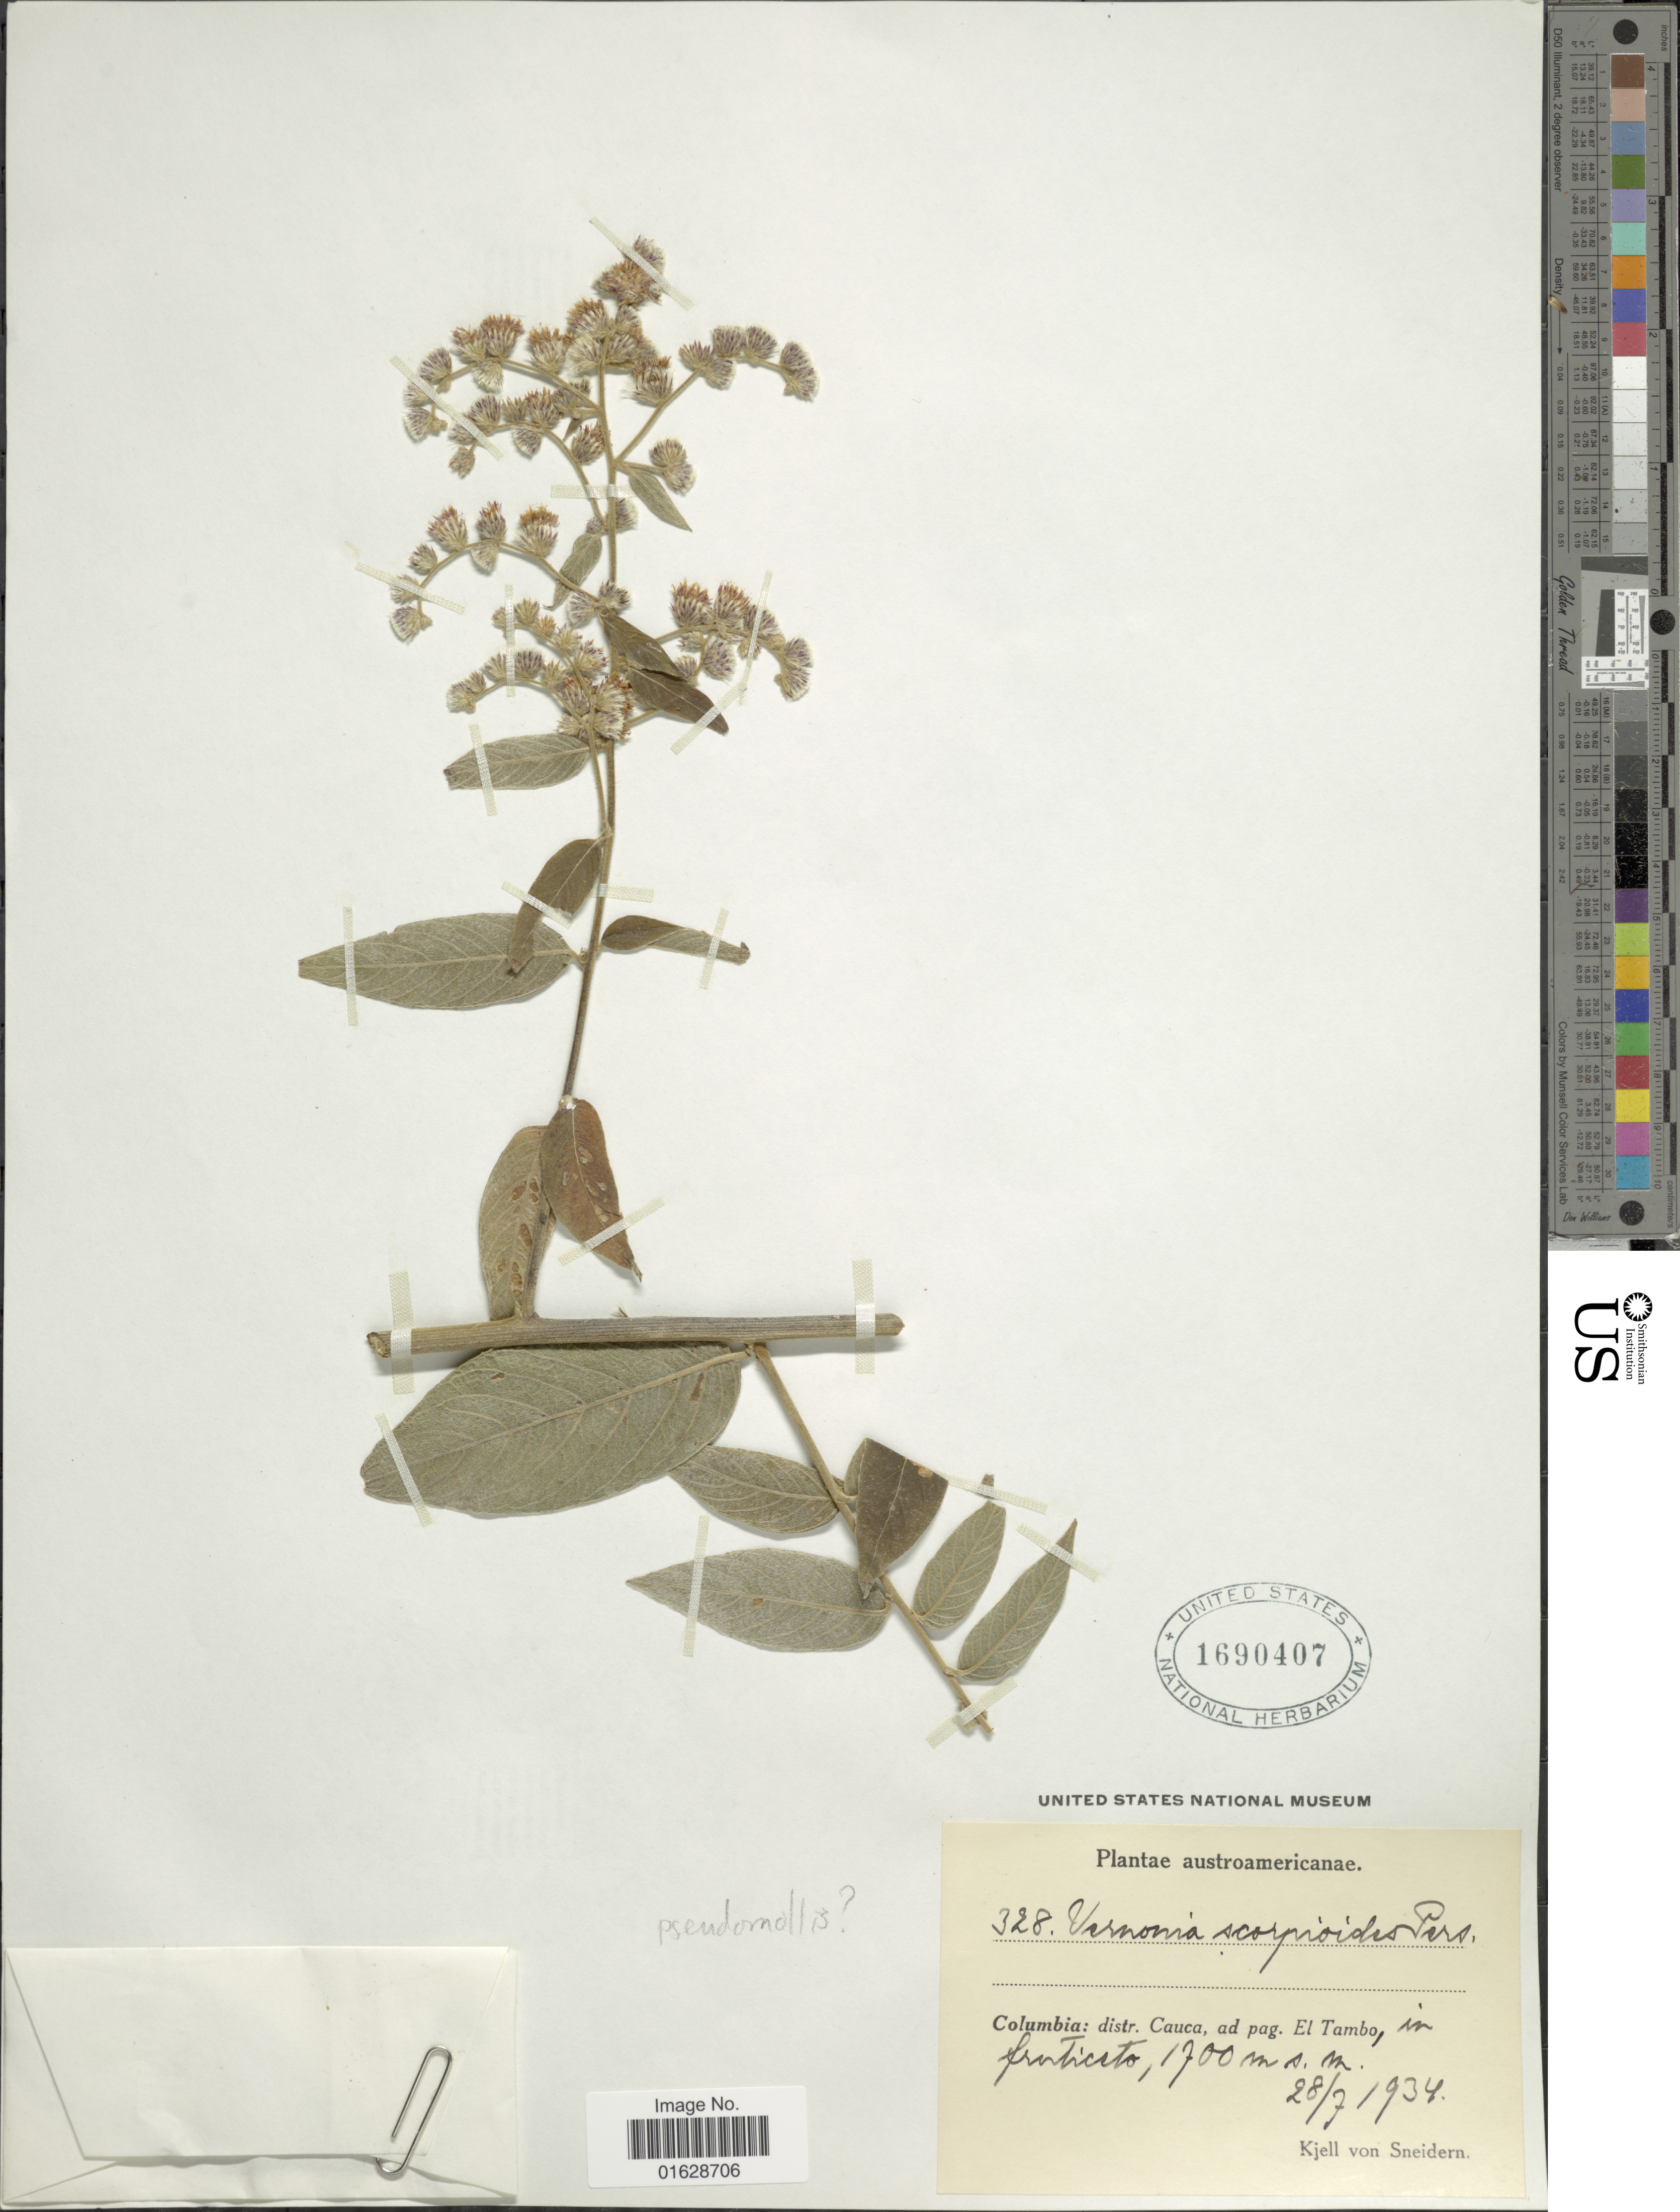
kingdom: Plantae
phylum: Tracheophyta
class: Magnoliopsida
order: Asterales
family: Asteraceae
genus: Lepidaploa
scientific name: Lepidaploa canescens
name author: (Kunth) H. Rob.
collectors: K. von Sneidern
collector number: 328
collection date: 1934-07-28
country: Colombia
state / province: Cauca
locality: Columbia; distr. Cauca, ad pag. El Tambo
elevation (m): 1700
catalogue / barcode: US 1690407